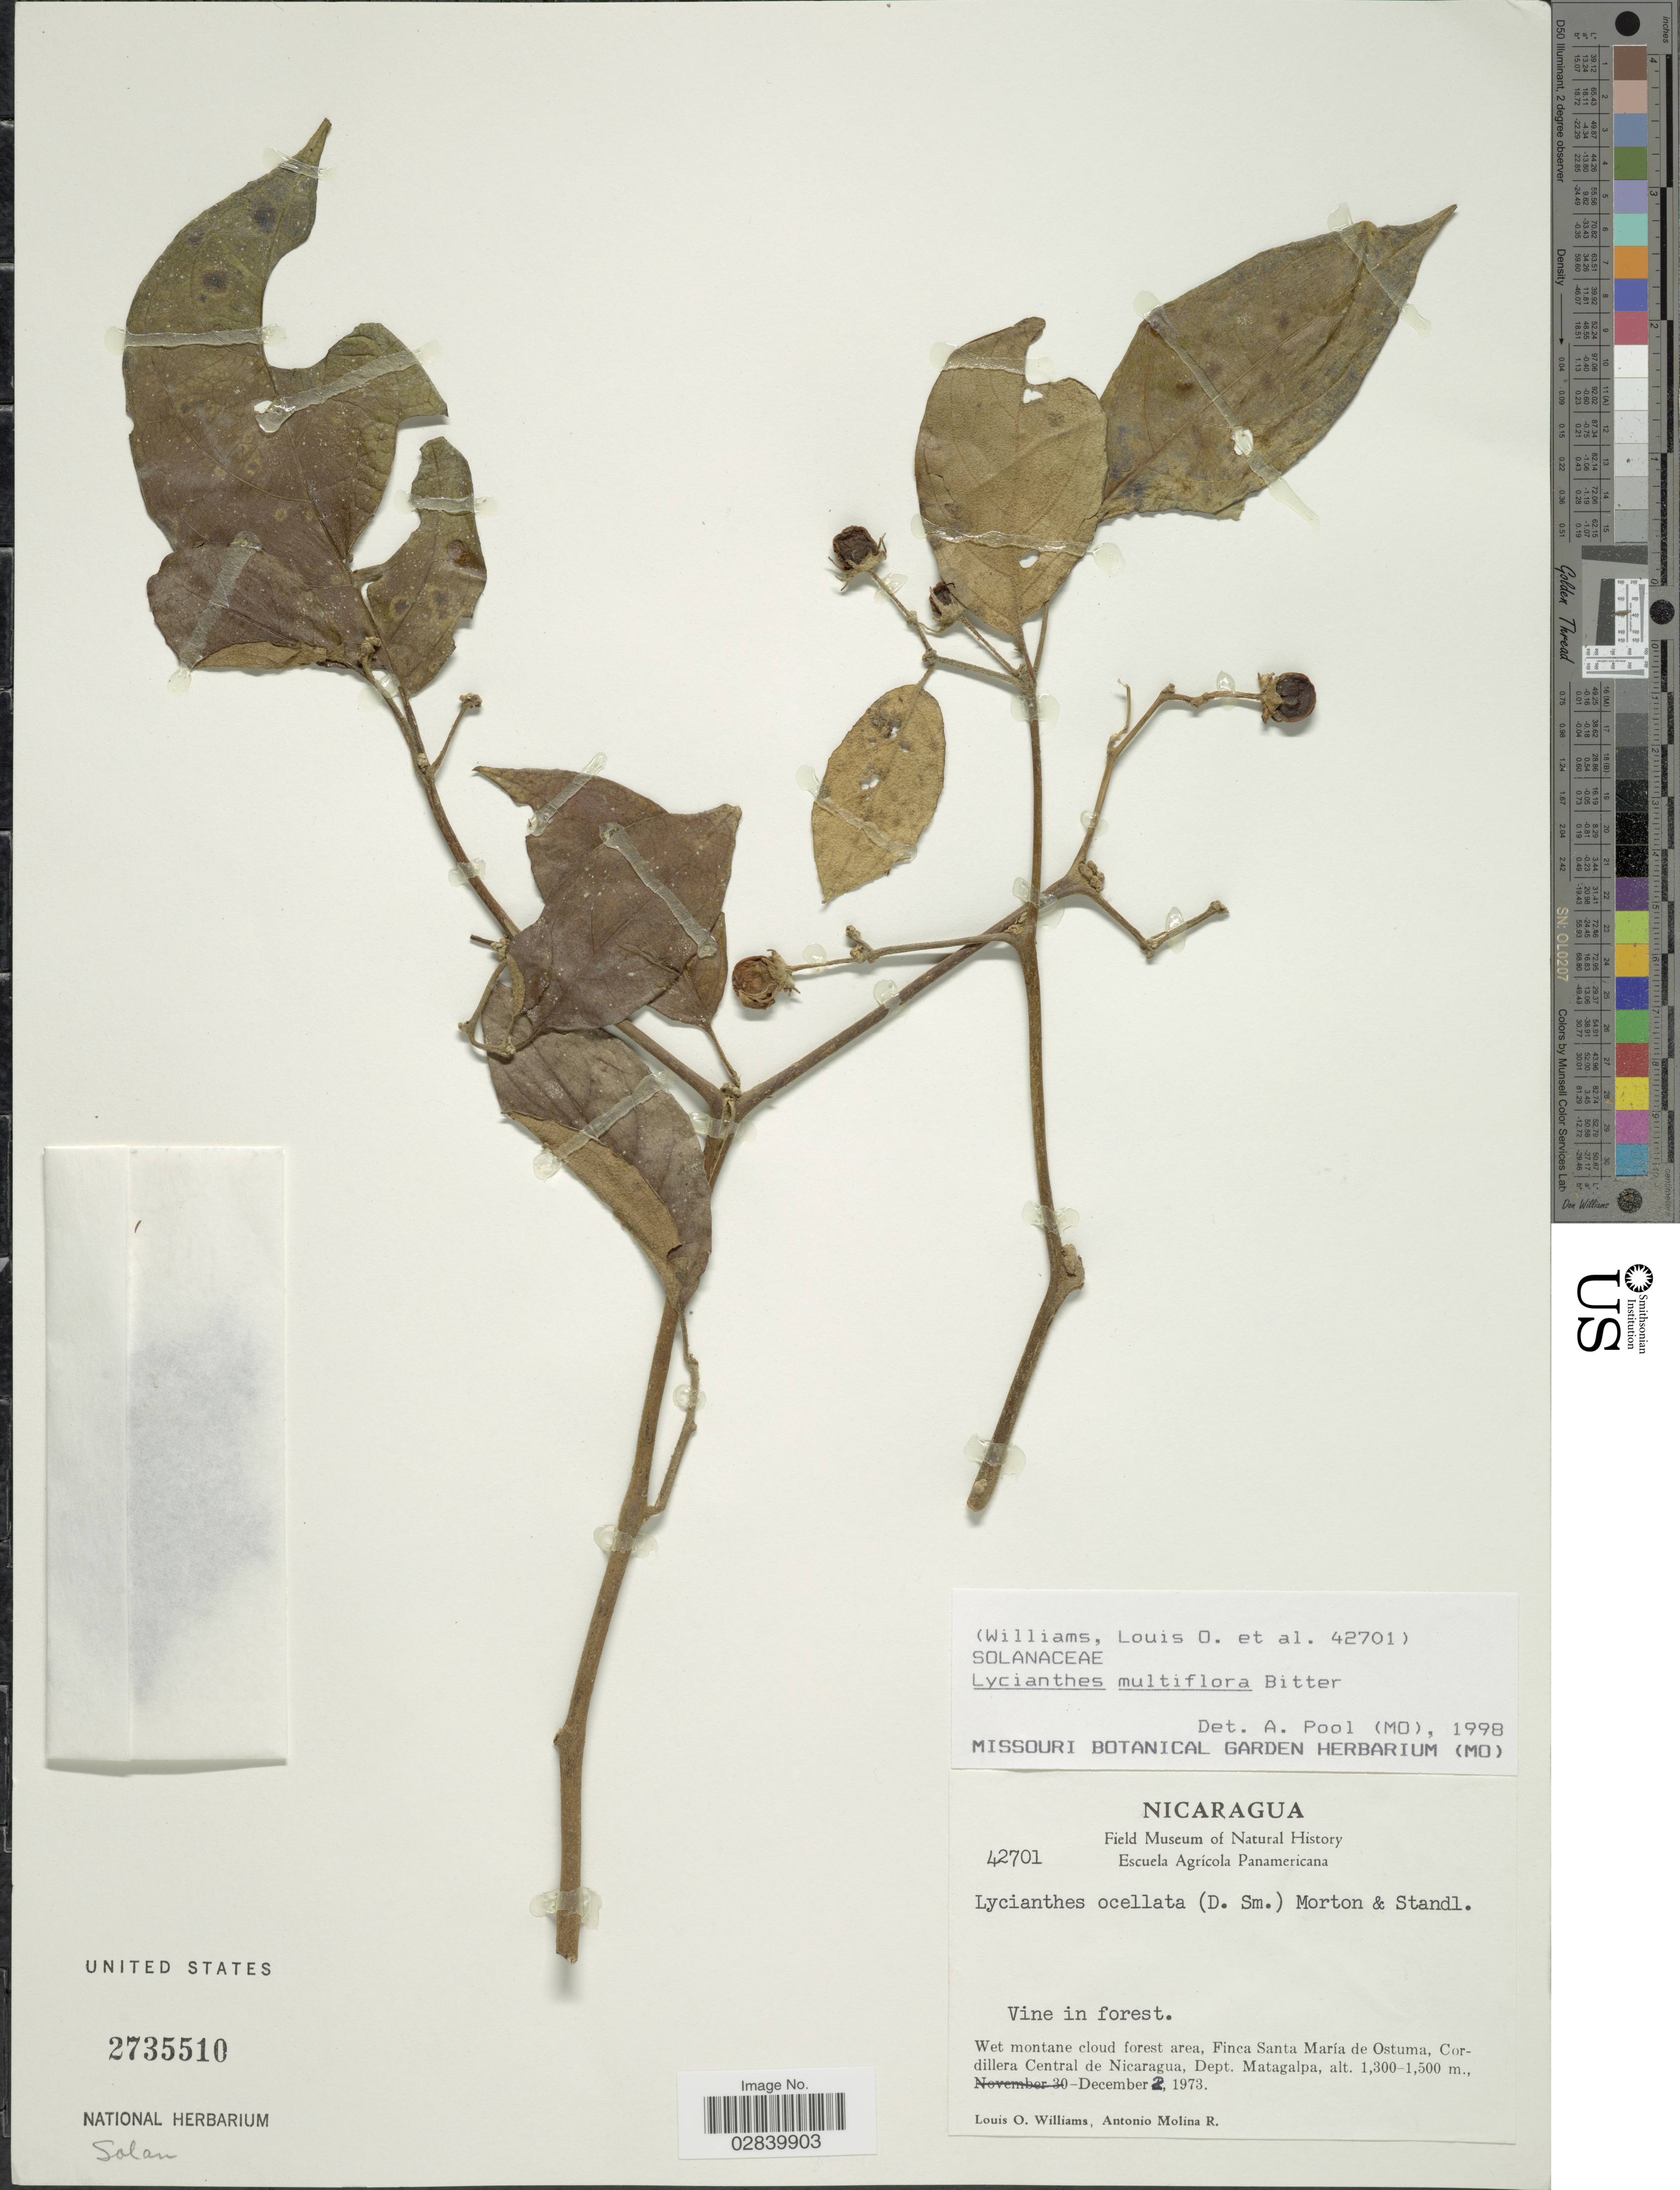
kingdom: Plantae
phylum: Tracheophyta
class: Magnoliopsida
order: Solanales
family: Solanaceae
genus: Lycianthes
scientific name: Lycianthes multiflora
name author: Bitter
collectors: L. O. Williams & A. Molina R.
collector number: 42701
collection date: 1973-12-02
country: Nicaragua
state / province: Matagalpa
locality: Wet cloud forest area, Finca Santa María de Ostuma, Cordillera Central de Nicaragua, Dept. Matagalpa.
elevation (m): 1300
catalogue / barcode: US 2735510